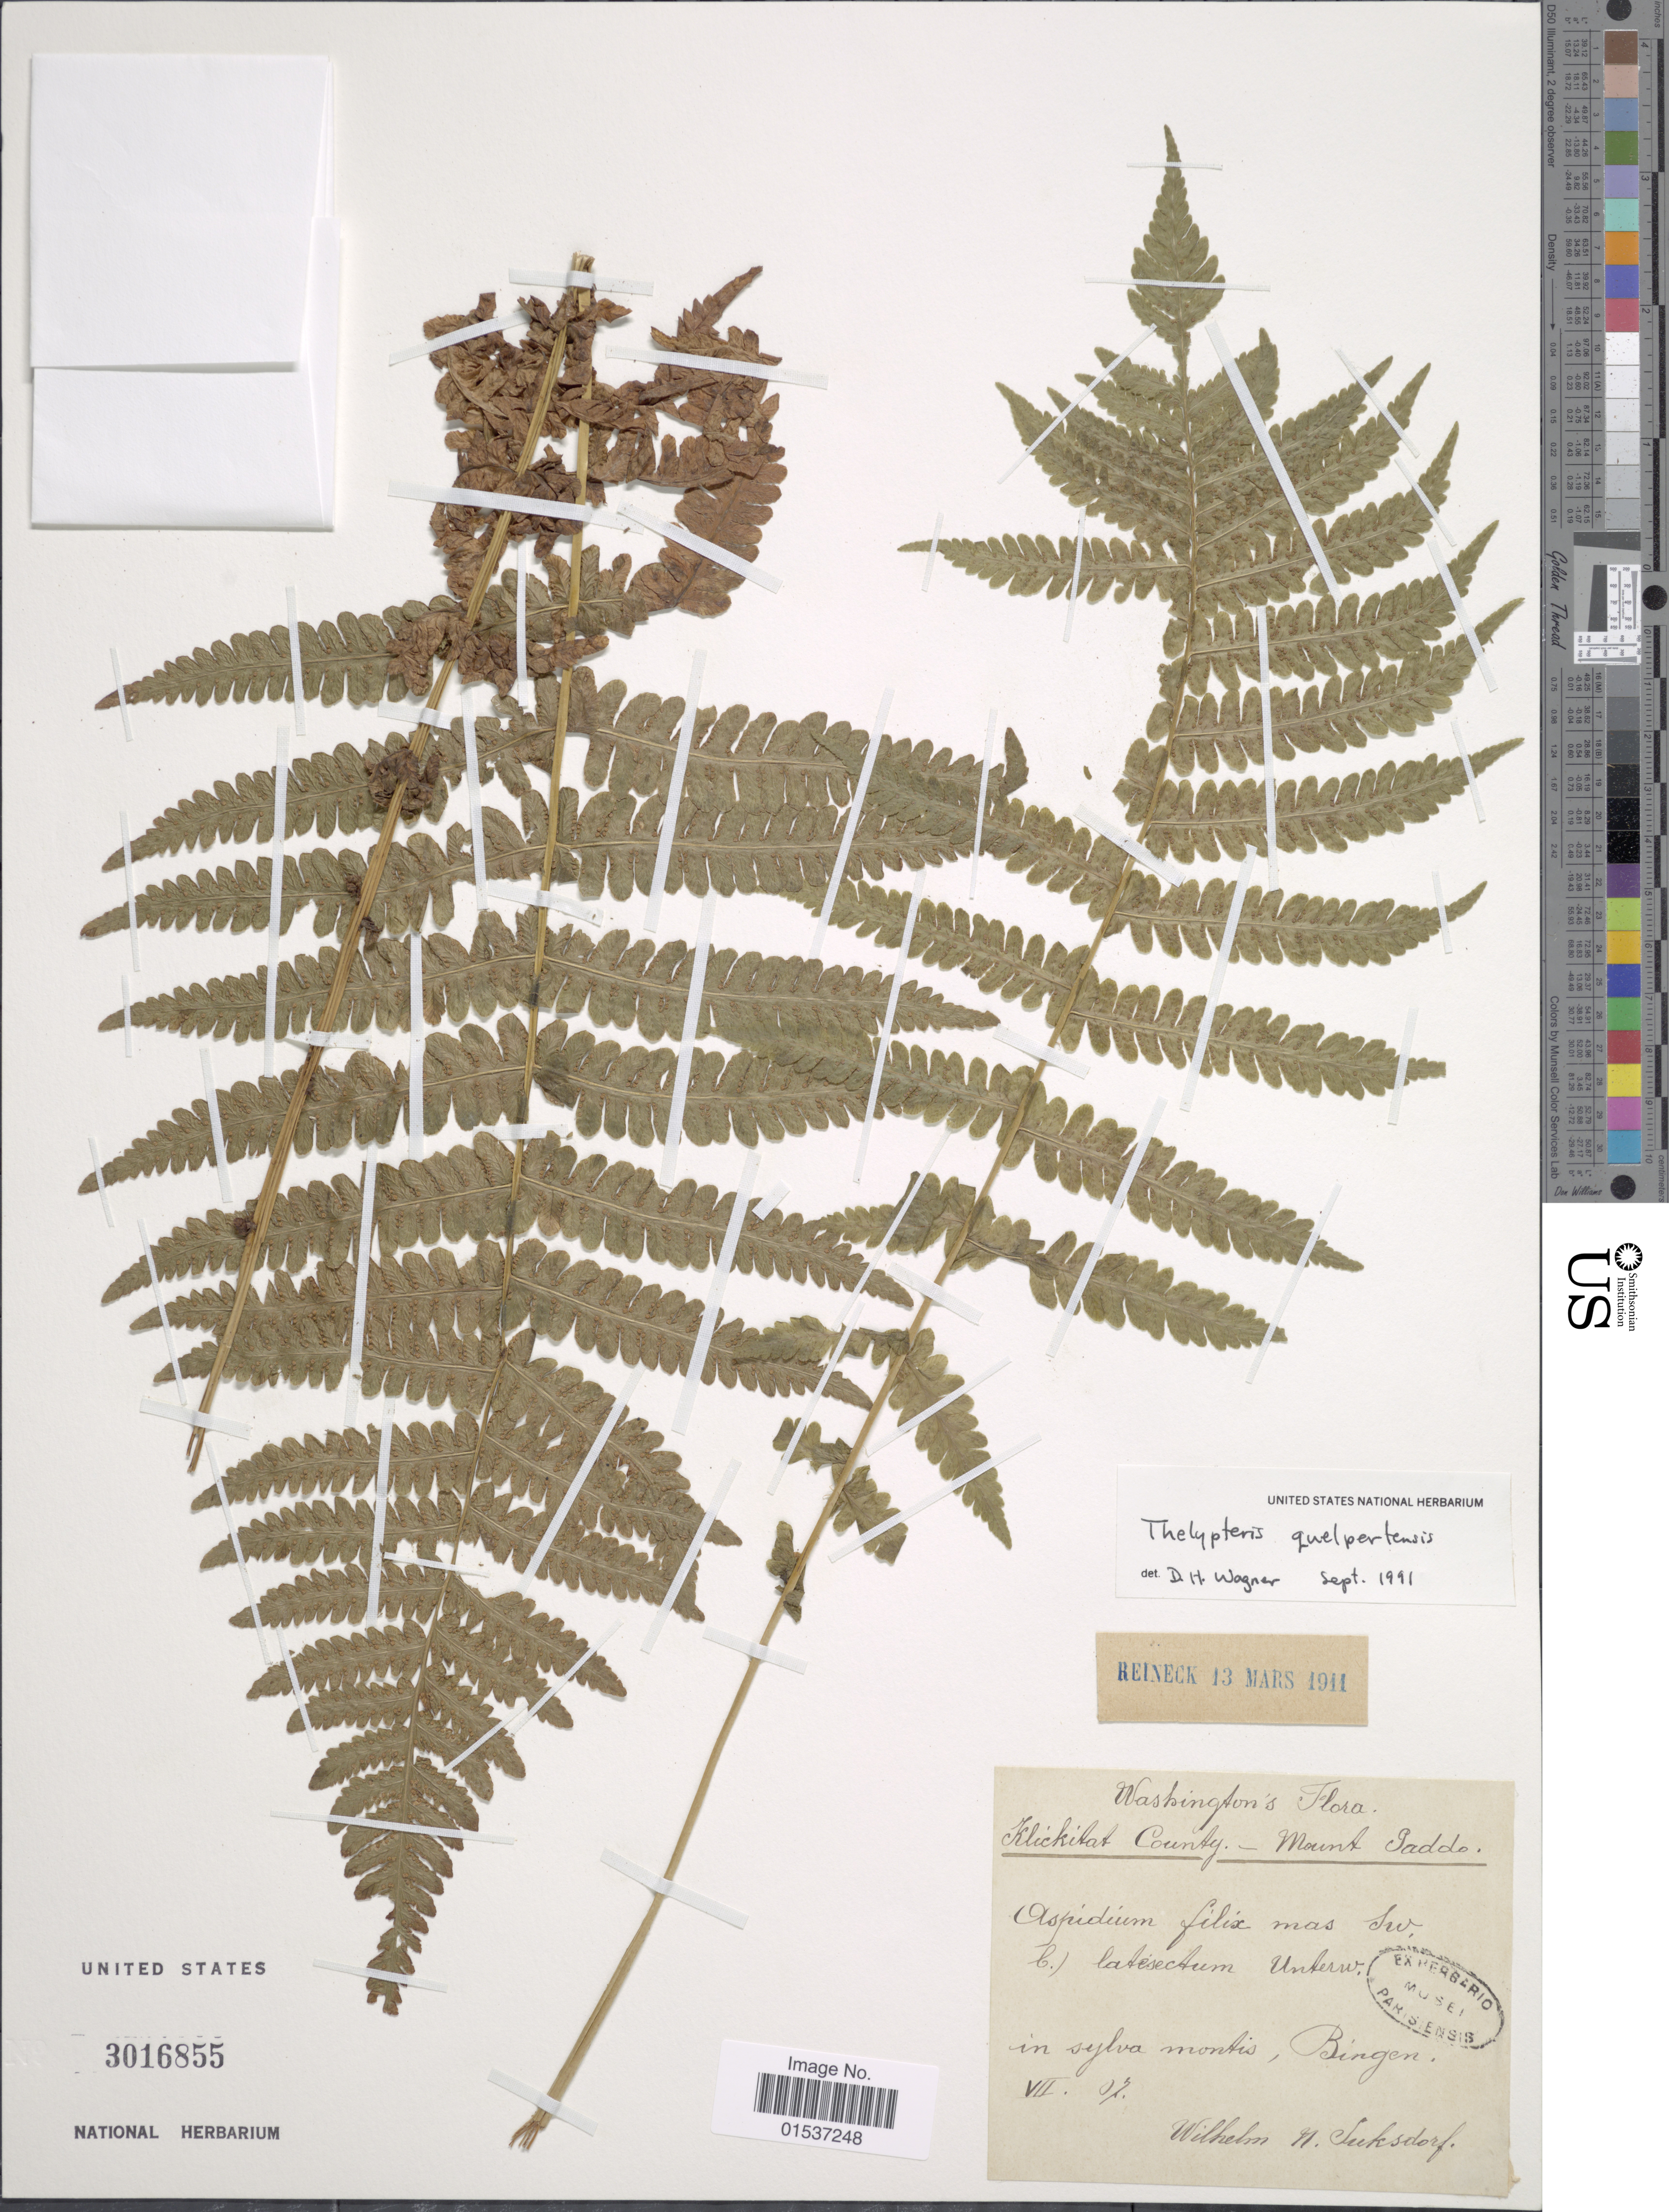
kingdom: Plantae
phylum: Tracheophyta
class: Polypodiopsida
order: Polypodiales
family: Thelypteridaceae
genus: Oreopteris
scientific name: Oreopteris quelpartensis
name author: (Christ) Holub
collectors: W. N. Suksdorf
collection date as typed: Transcribed d/m/y: /7/7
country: United States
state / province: Washington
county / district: Klickitat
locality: Washington, Klickitat County - Mount Paddo, in sylva montis, Bingen.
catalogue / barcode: US 3016855